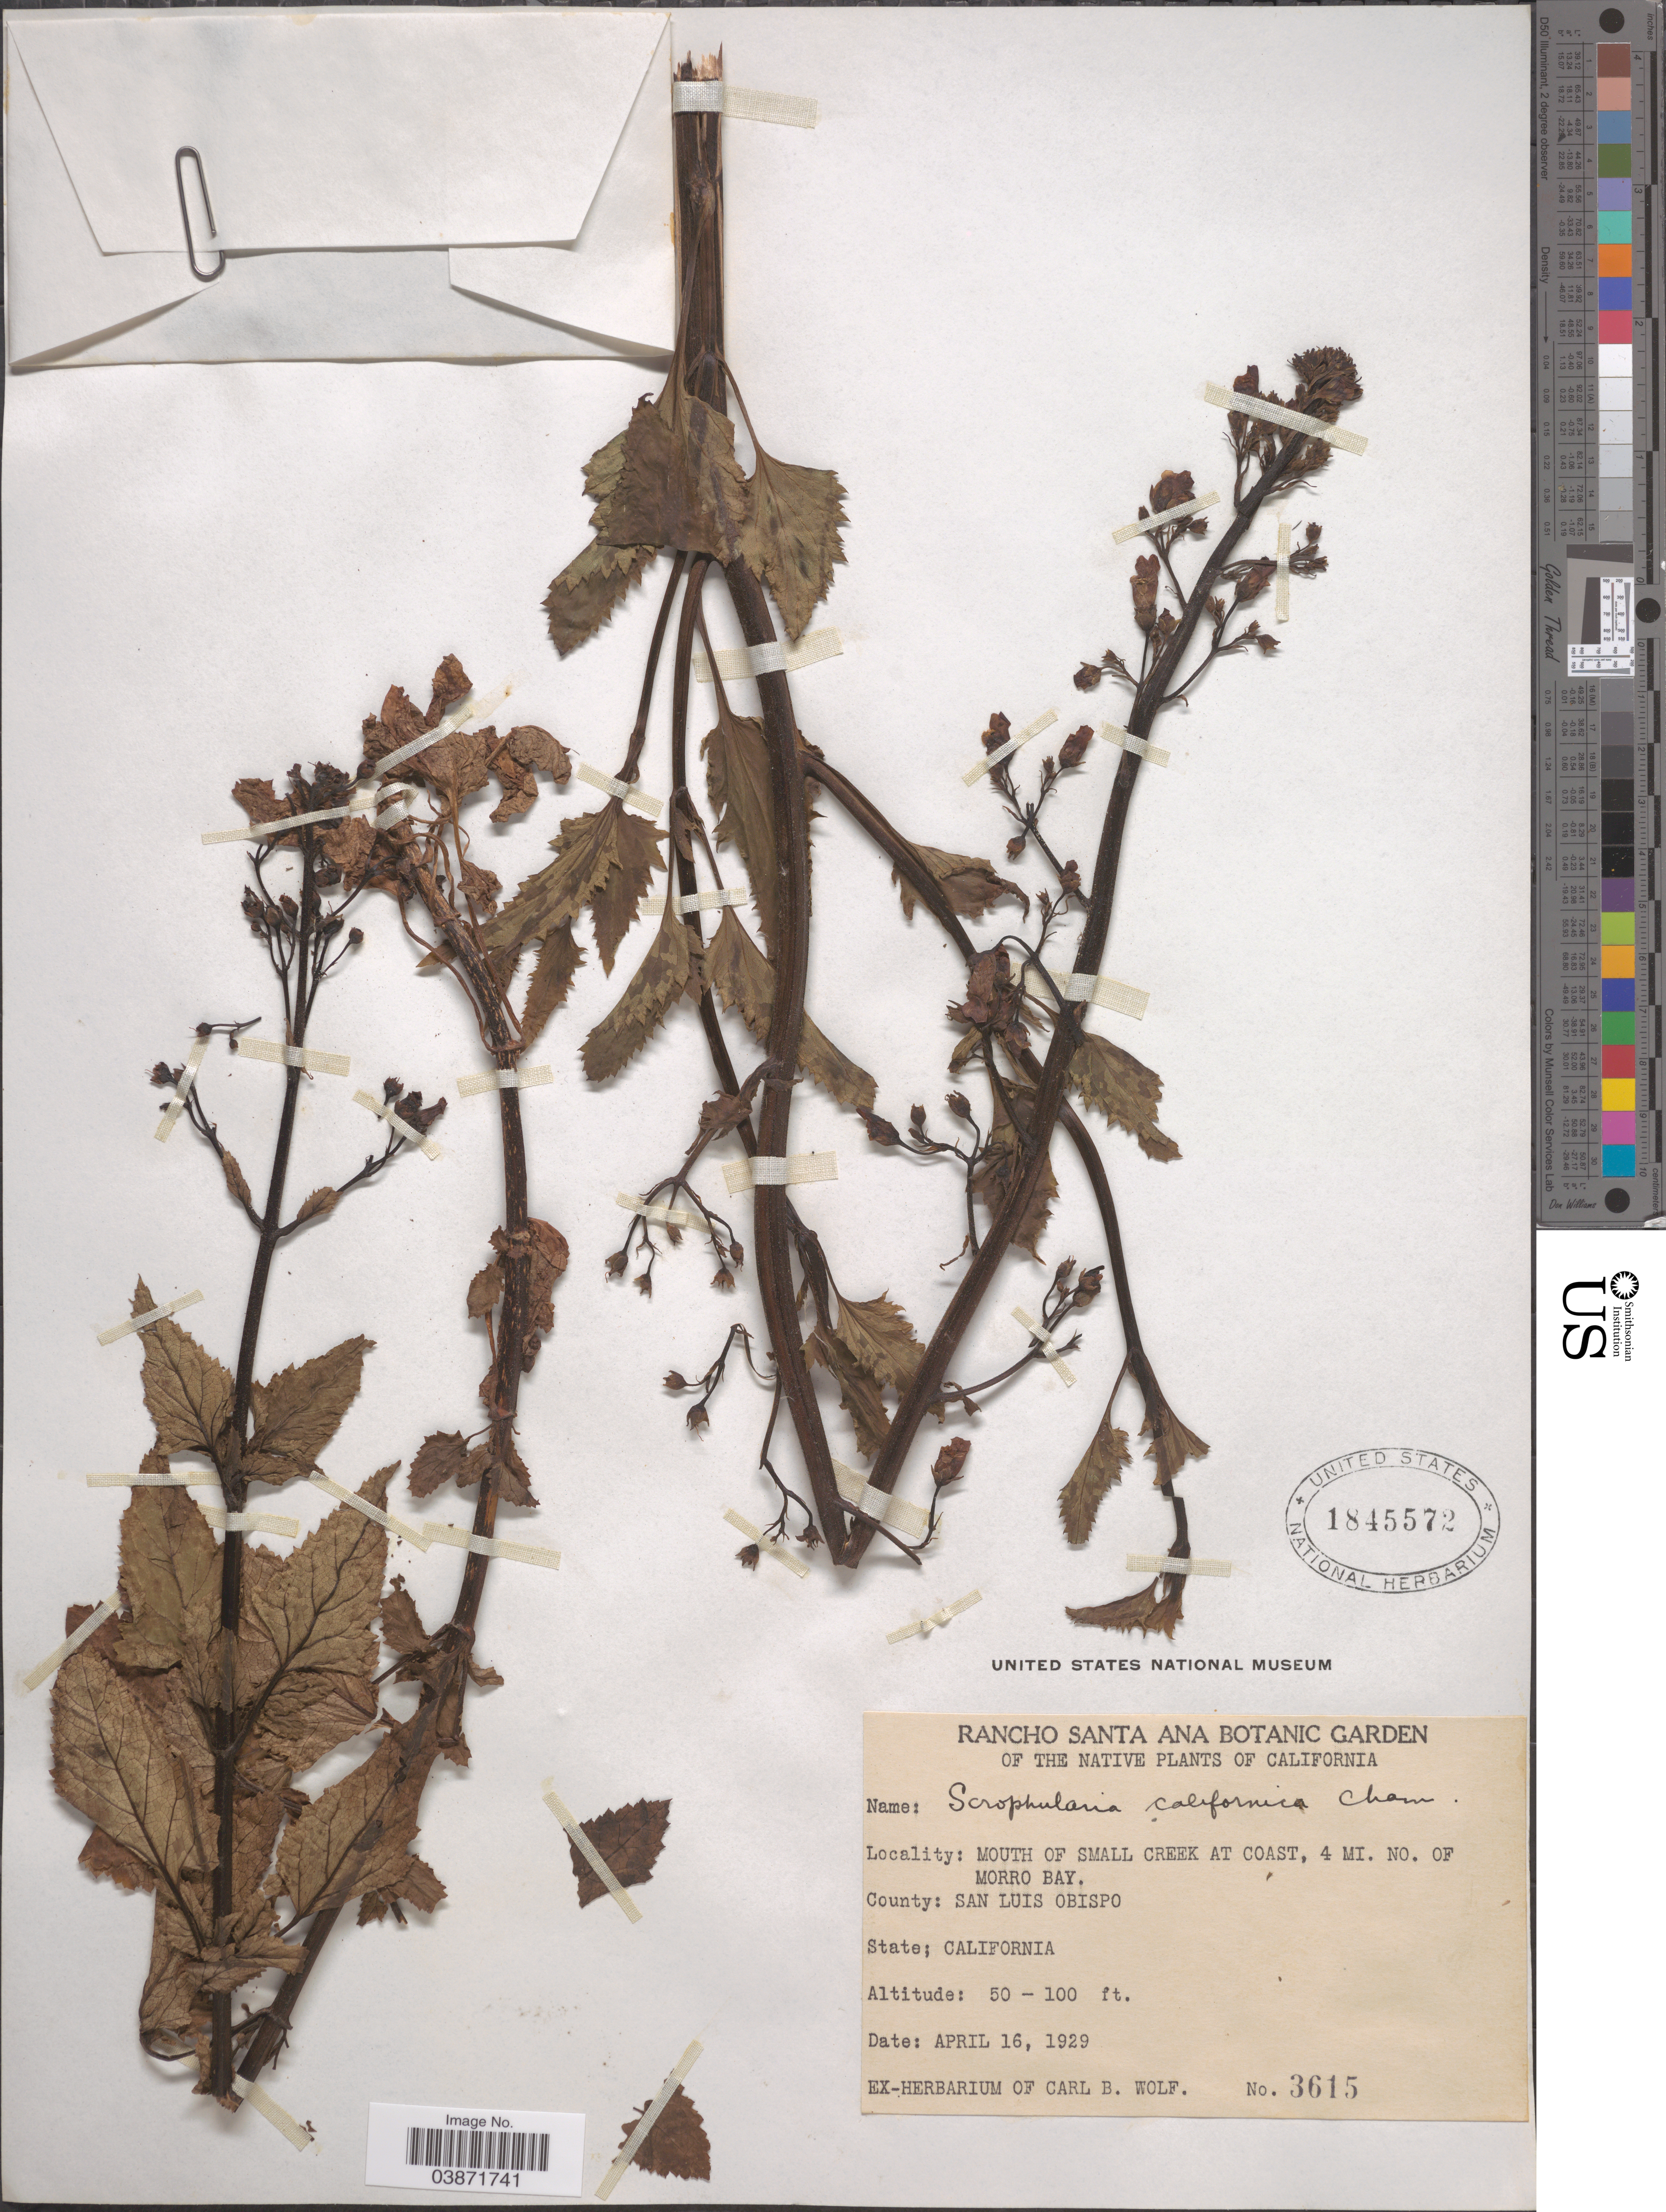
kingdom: Plantae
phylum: Tracheophyta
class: Magnoliopsida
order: Lamiales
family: Scrophulariaceae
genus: Scrophularia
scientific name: Scrophularia californica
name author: Cham. & Schltdl.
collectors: ex herb. Carl B. Wolf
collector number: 3615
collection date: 1929-04-16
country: United States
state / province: California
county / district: San Luis Obispo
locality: Mouth of Small CReek at coast, 4 mi. NO. of Morro Bay. County: San Luis Obispo.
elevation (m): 15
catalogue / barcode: US 1845572